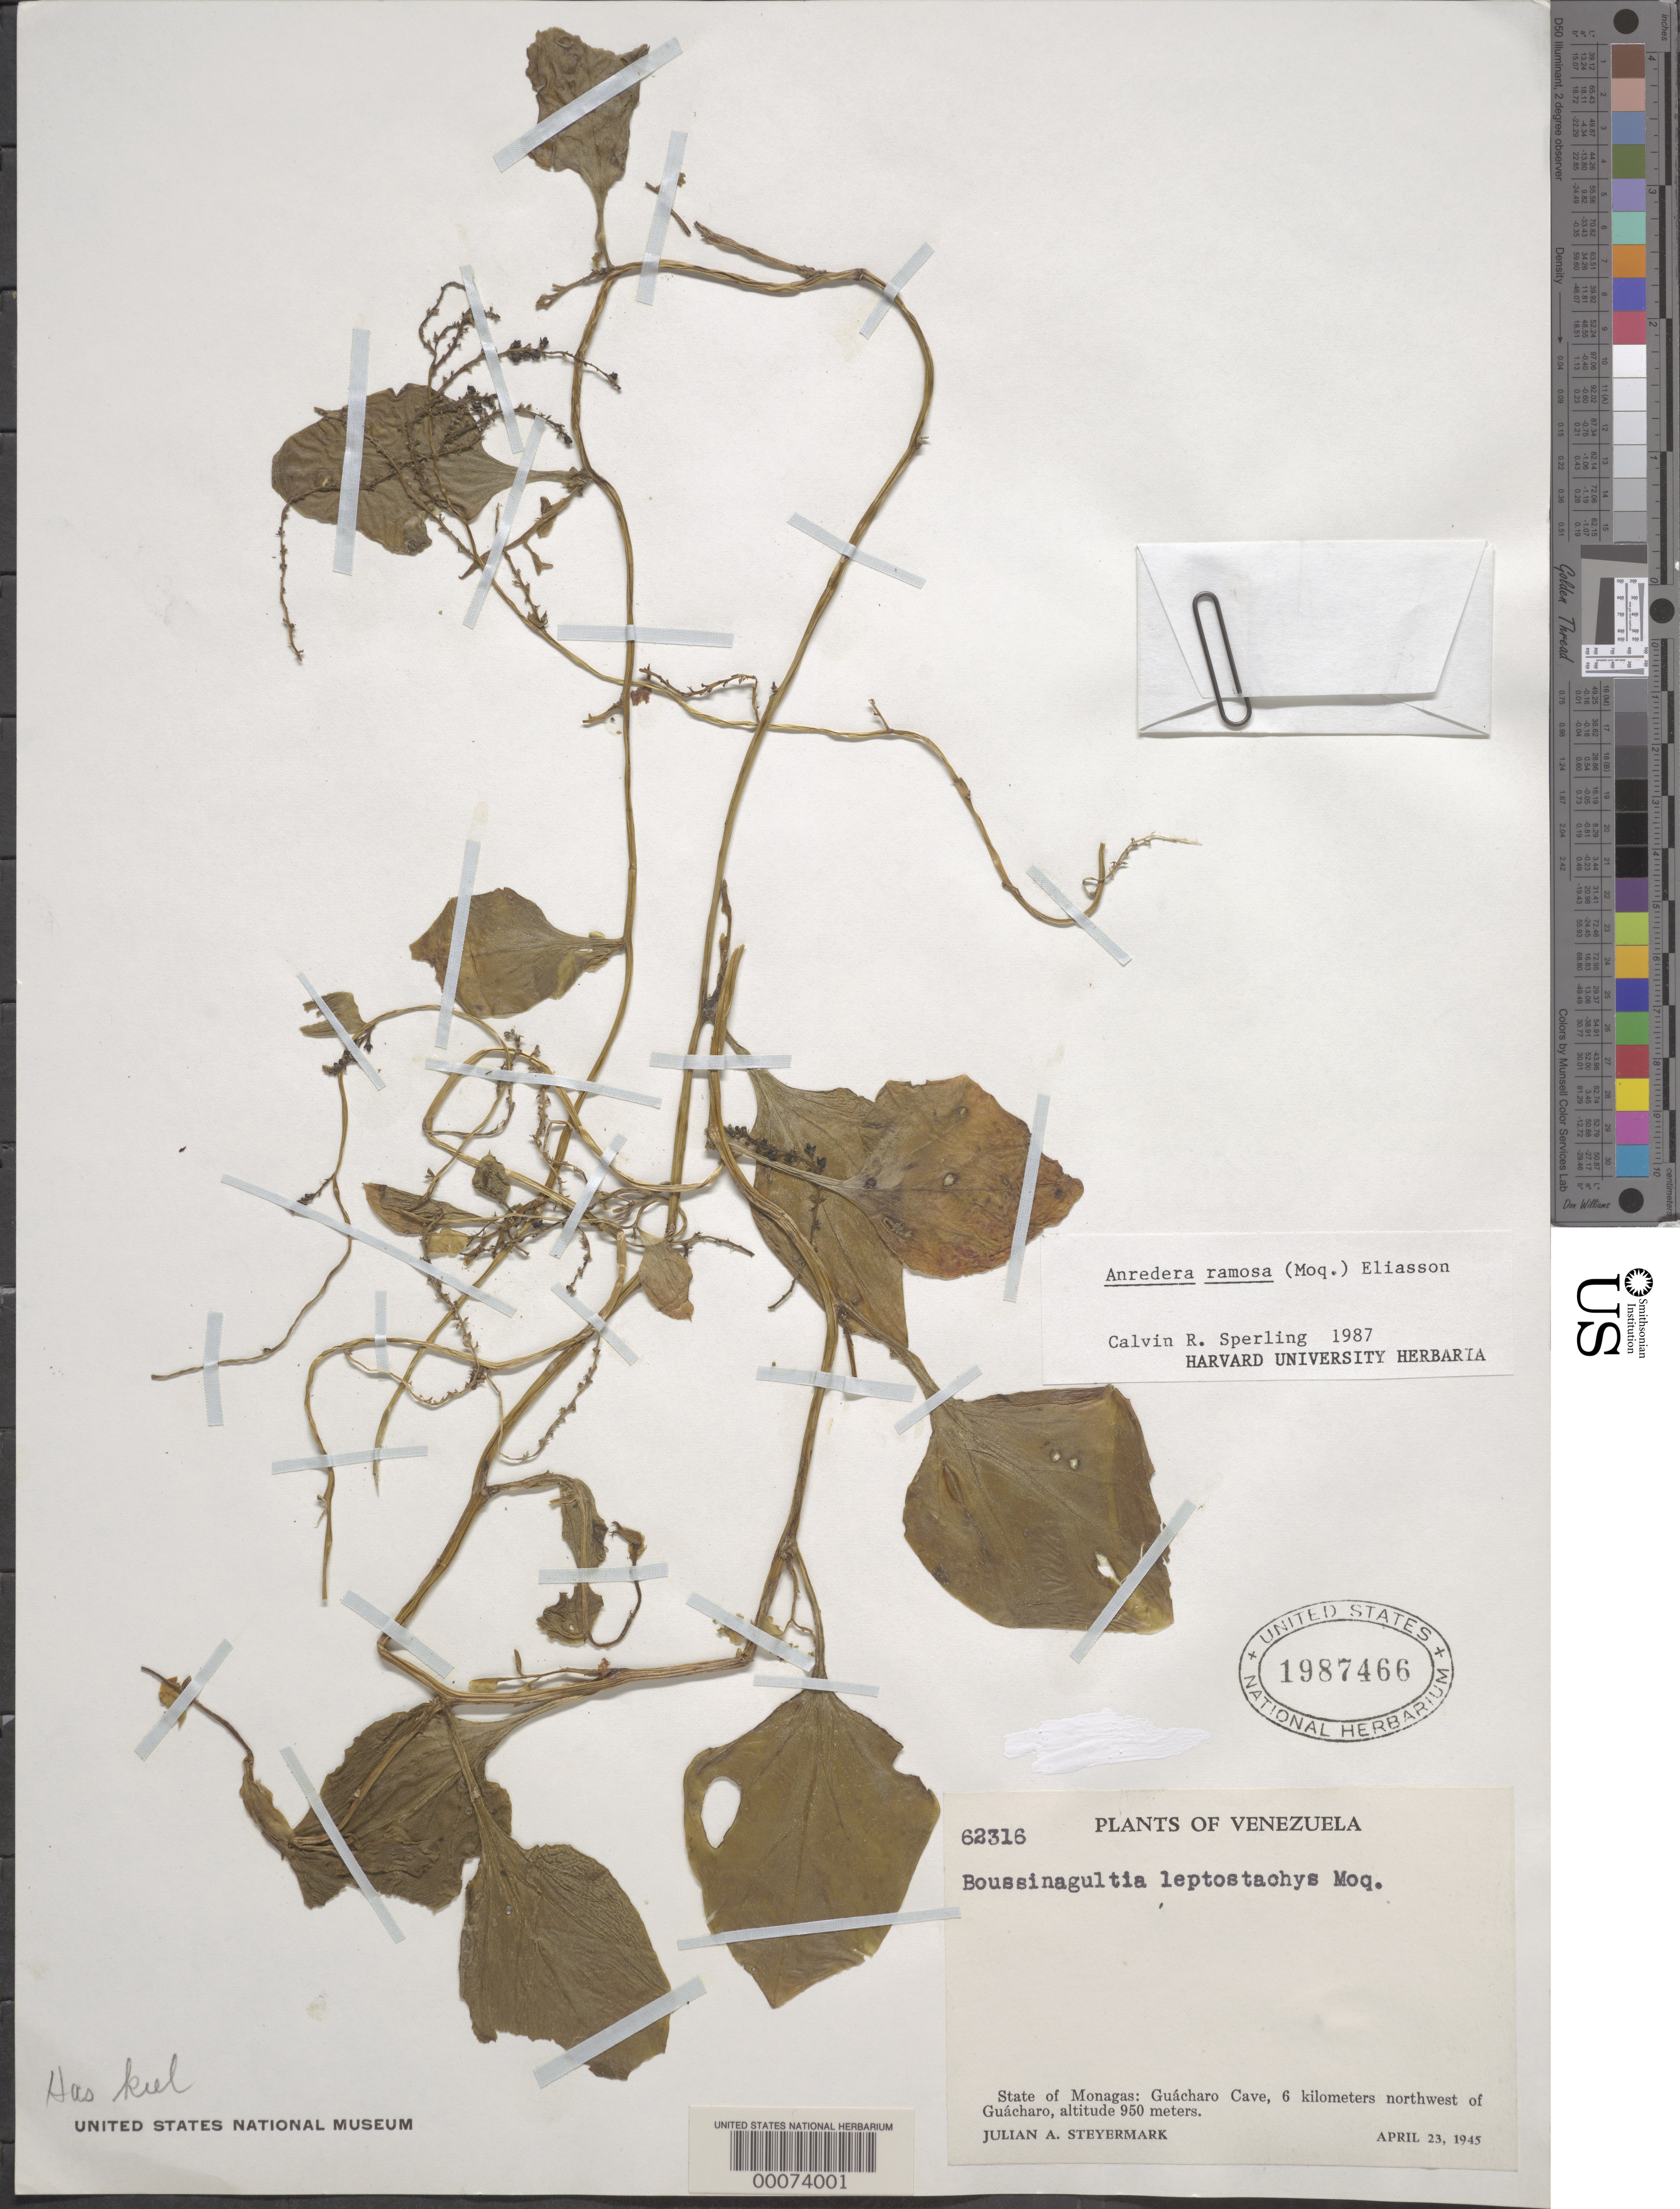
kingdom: Plantae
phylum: Tracheophyta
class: Magnoliopsida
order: Caryophyllales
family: Basellaceae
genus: Anredera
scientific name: Anredera ramosa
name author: (Moq.) Eliasson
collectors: J. Steyermark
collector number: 62316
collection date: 1945-04-23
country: Venezuela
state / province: Monagas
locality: Guácharo Cave, 6 kilometers northwest of Guácharo.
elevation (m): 950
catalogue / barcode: US 1987466